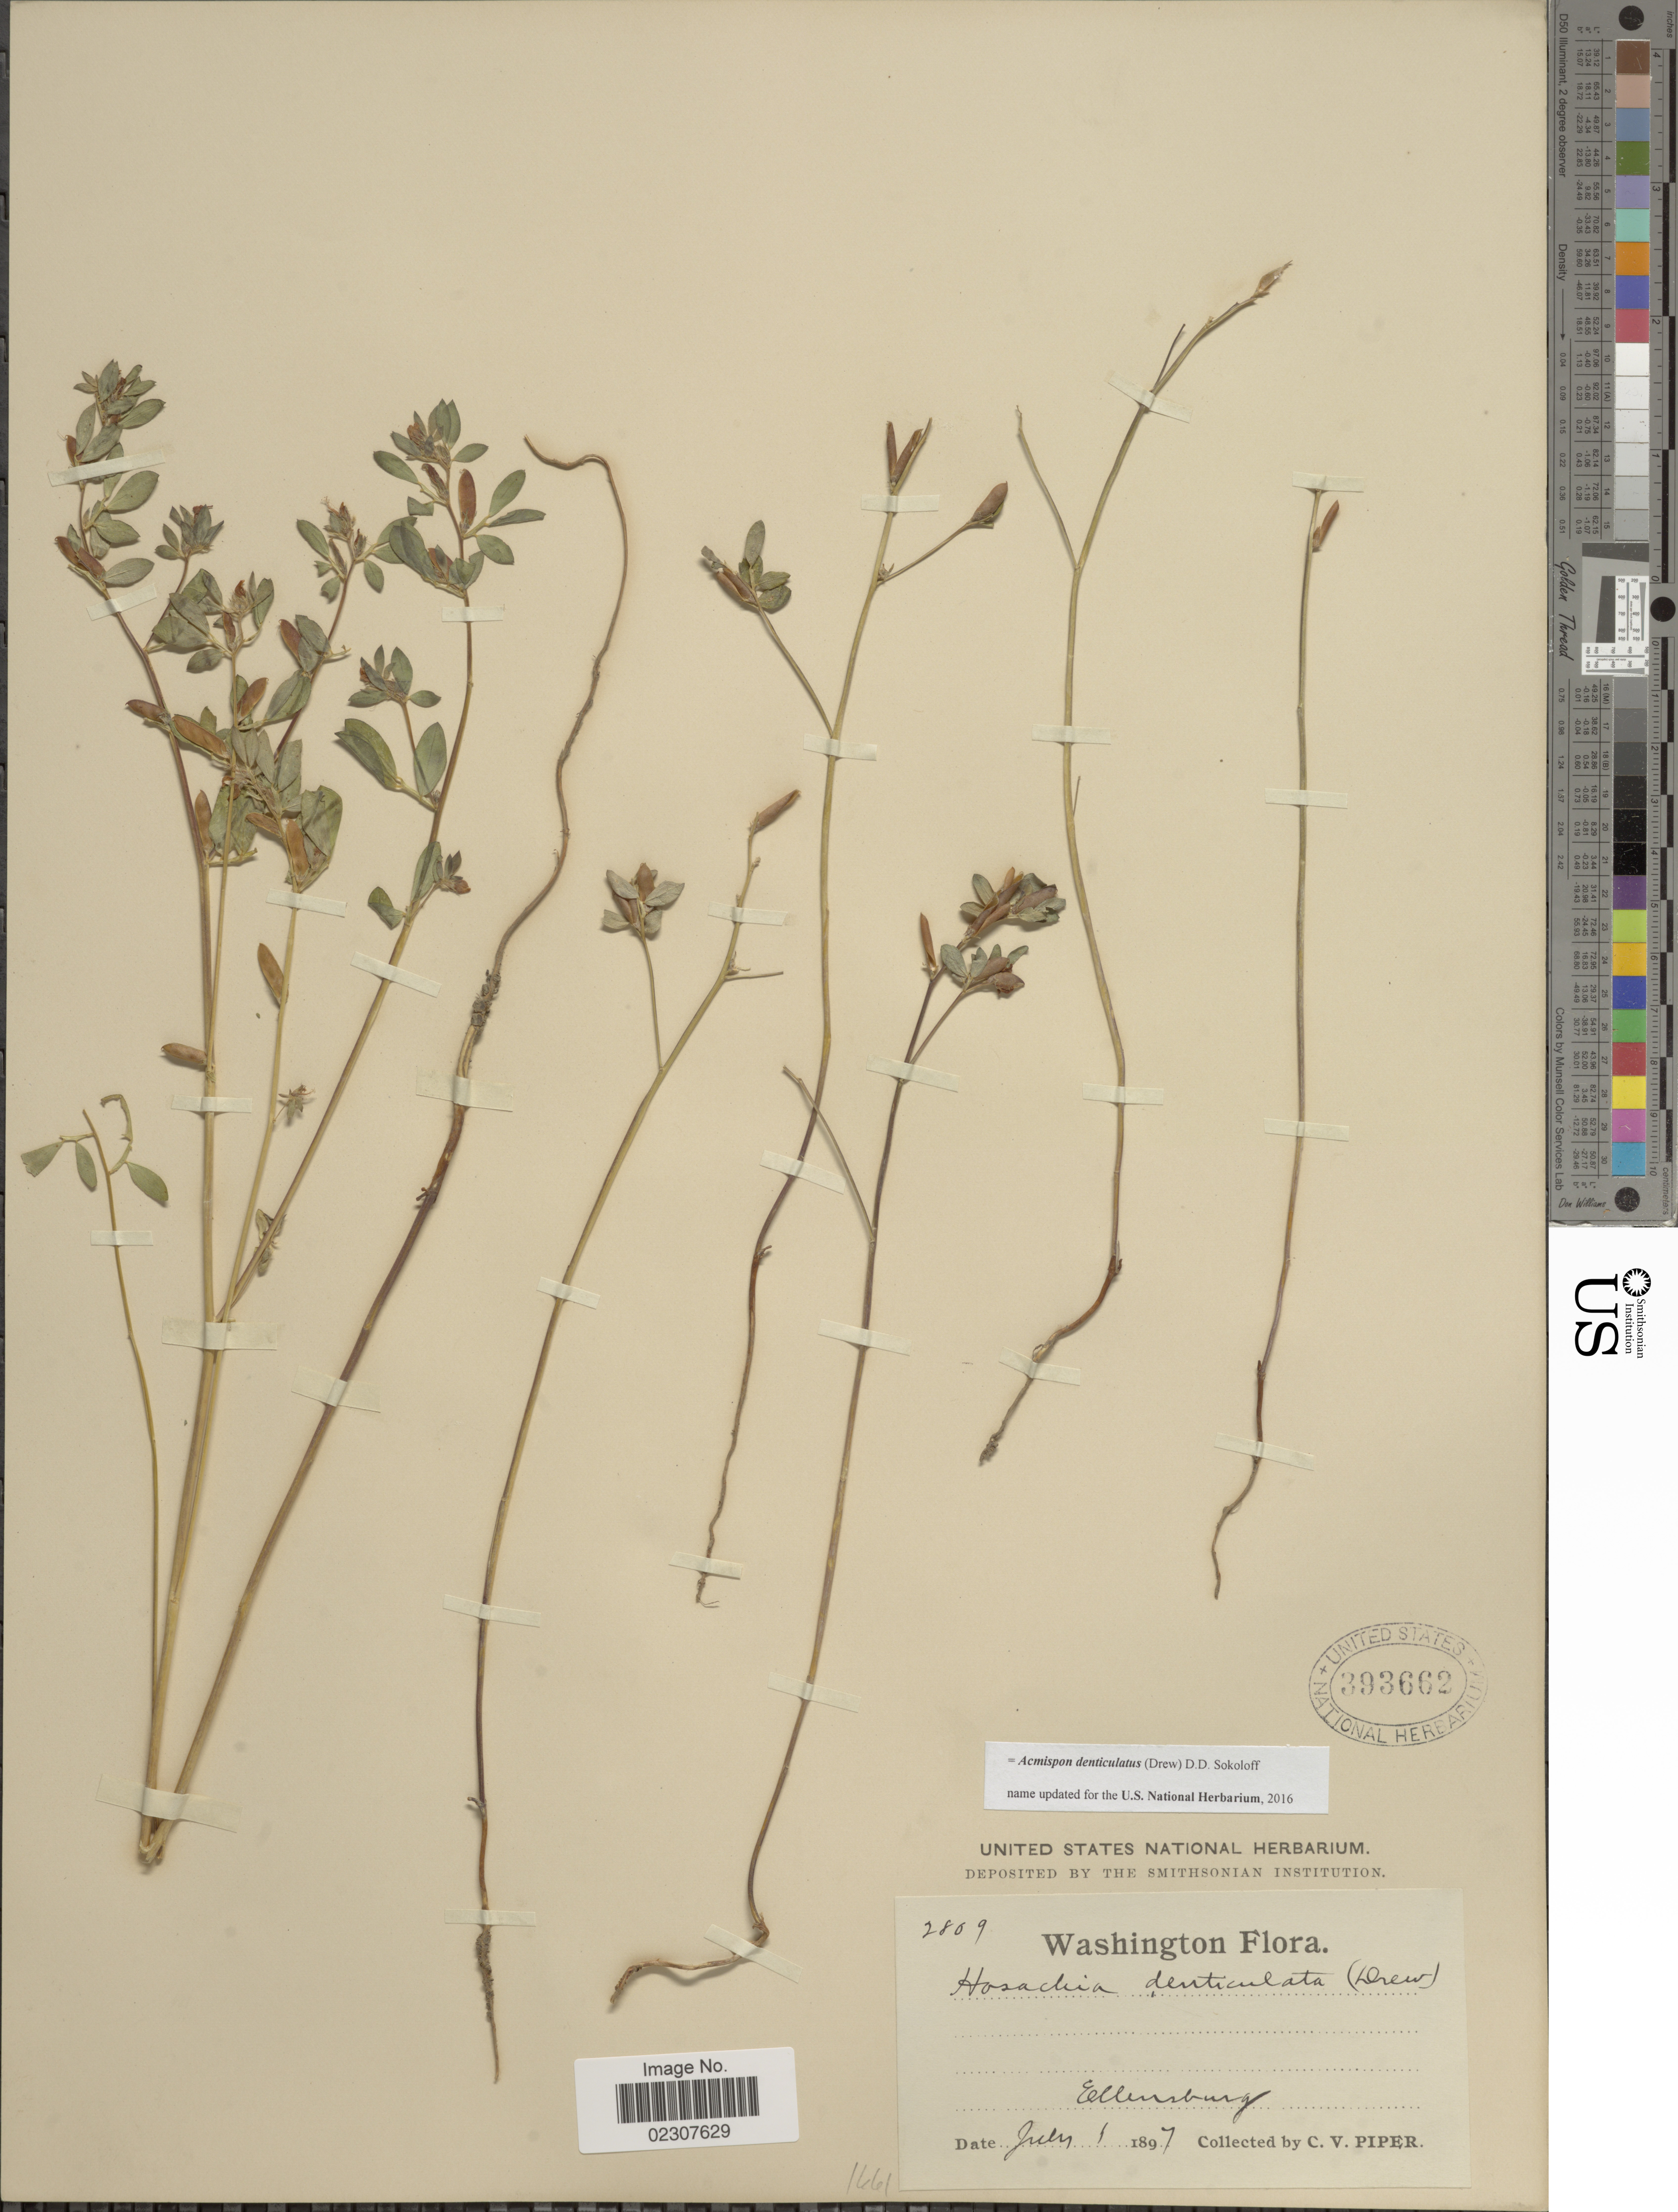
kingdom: Plantae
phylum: Tracheophyta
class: Magnoliopsida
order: Fabales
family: Fabaceae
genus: Acmispon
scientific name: Acmispon denticulatus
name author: (Drew) D.D. Sokoloff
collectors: C. V. Piper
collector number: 2809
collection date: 1897-07-01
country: United States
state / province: Washington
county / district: Kittitas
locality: Ellensburg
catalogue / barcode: US 393662